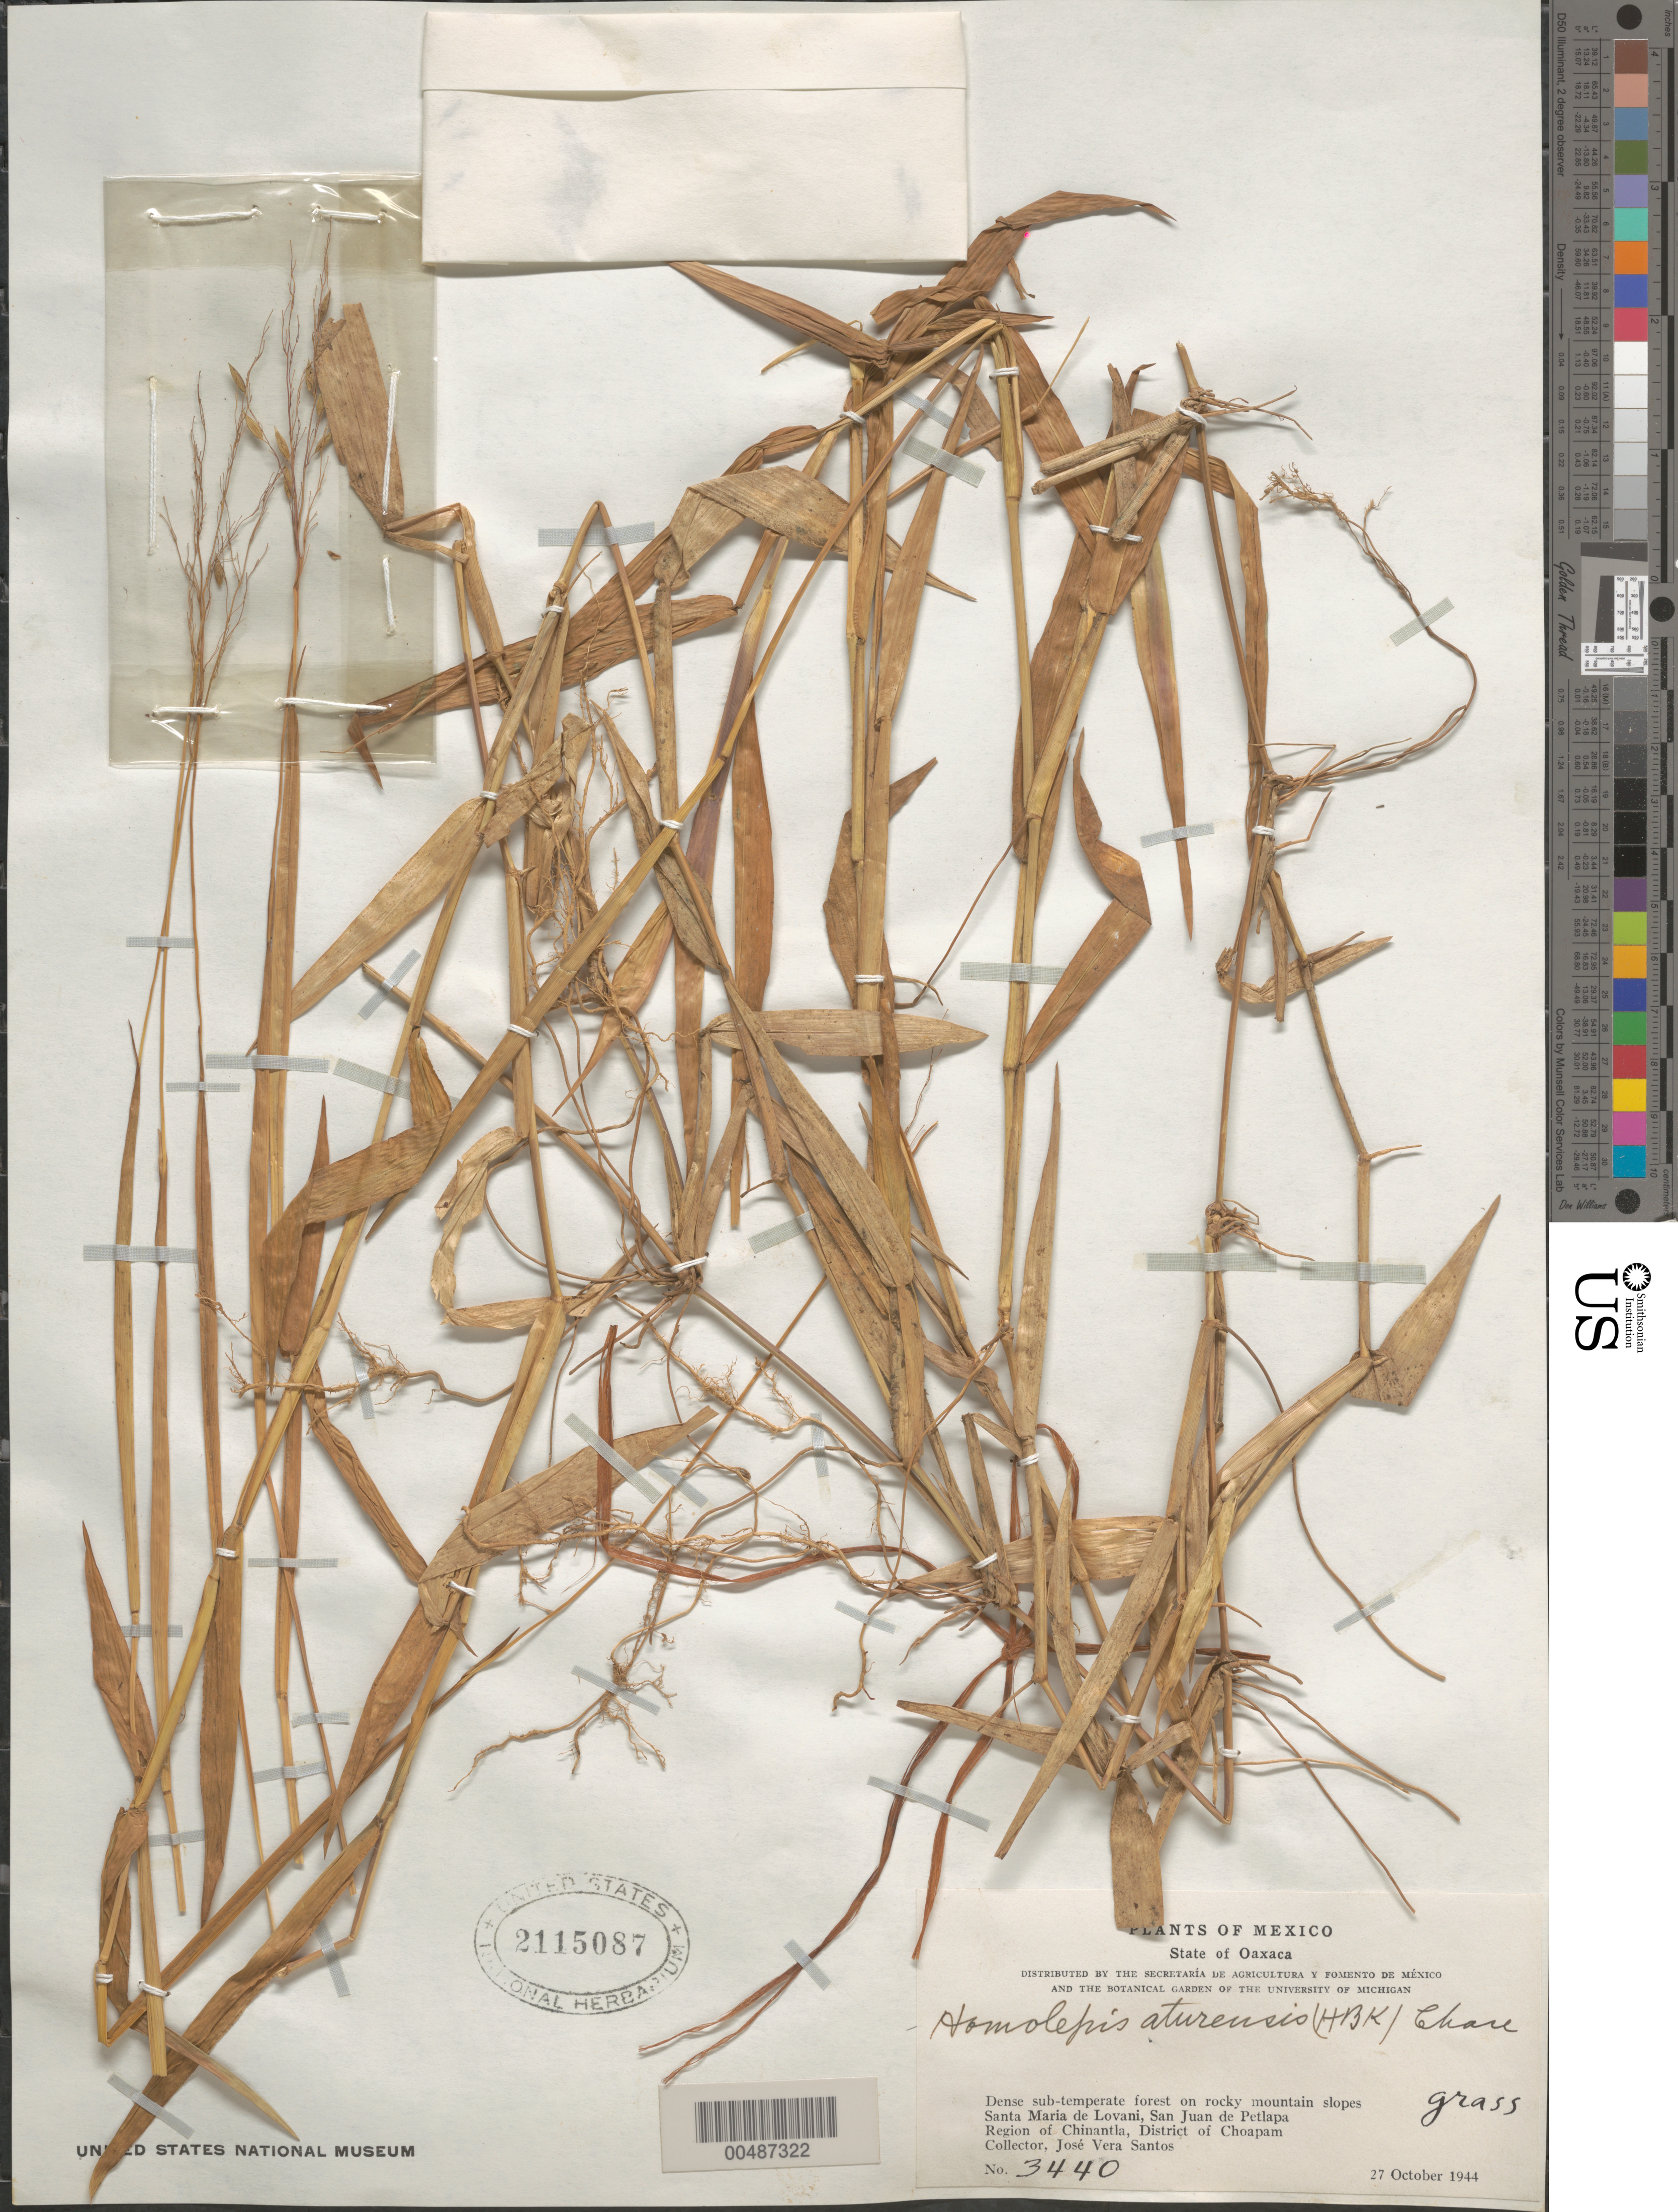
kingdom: Plantae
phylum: Tracheophyta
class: Liliopsida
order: Poales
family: Poaceae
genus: Homolepis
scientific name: Homolepis aturensis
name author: (Kunth) Chase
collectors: J. V. Santos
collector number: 3440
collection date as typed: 27 Oct 1944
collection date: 1944-10-27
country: Mexico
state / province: Oaxaca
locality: Santa Maria de Lovani, San Juan de Petlapa, Region of Chinantla, Dist of Choapam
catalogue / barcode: US 2115087